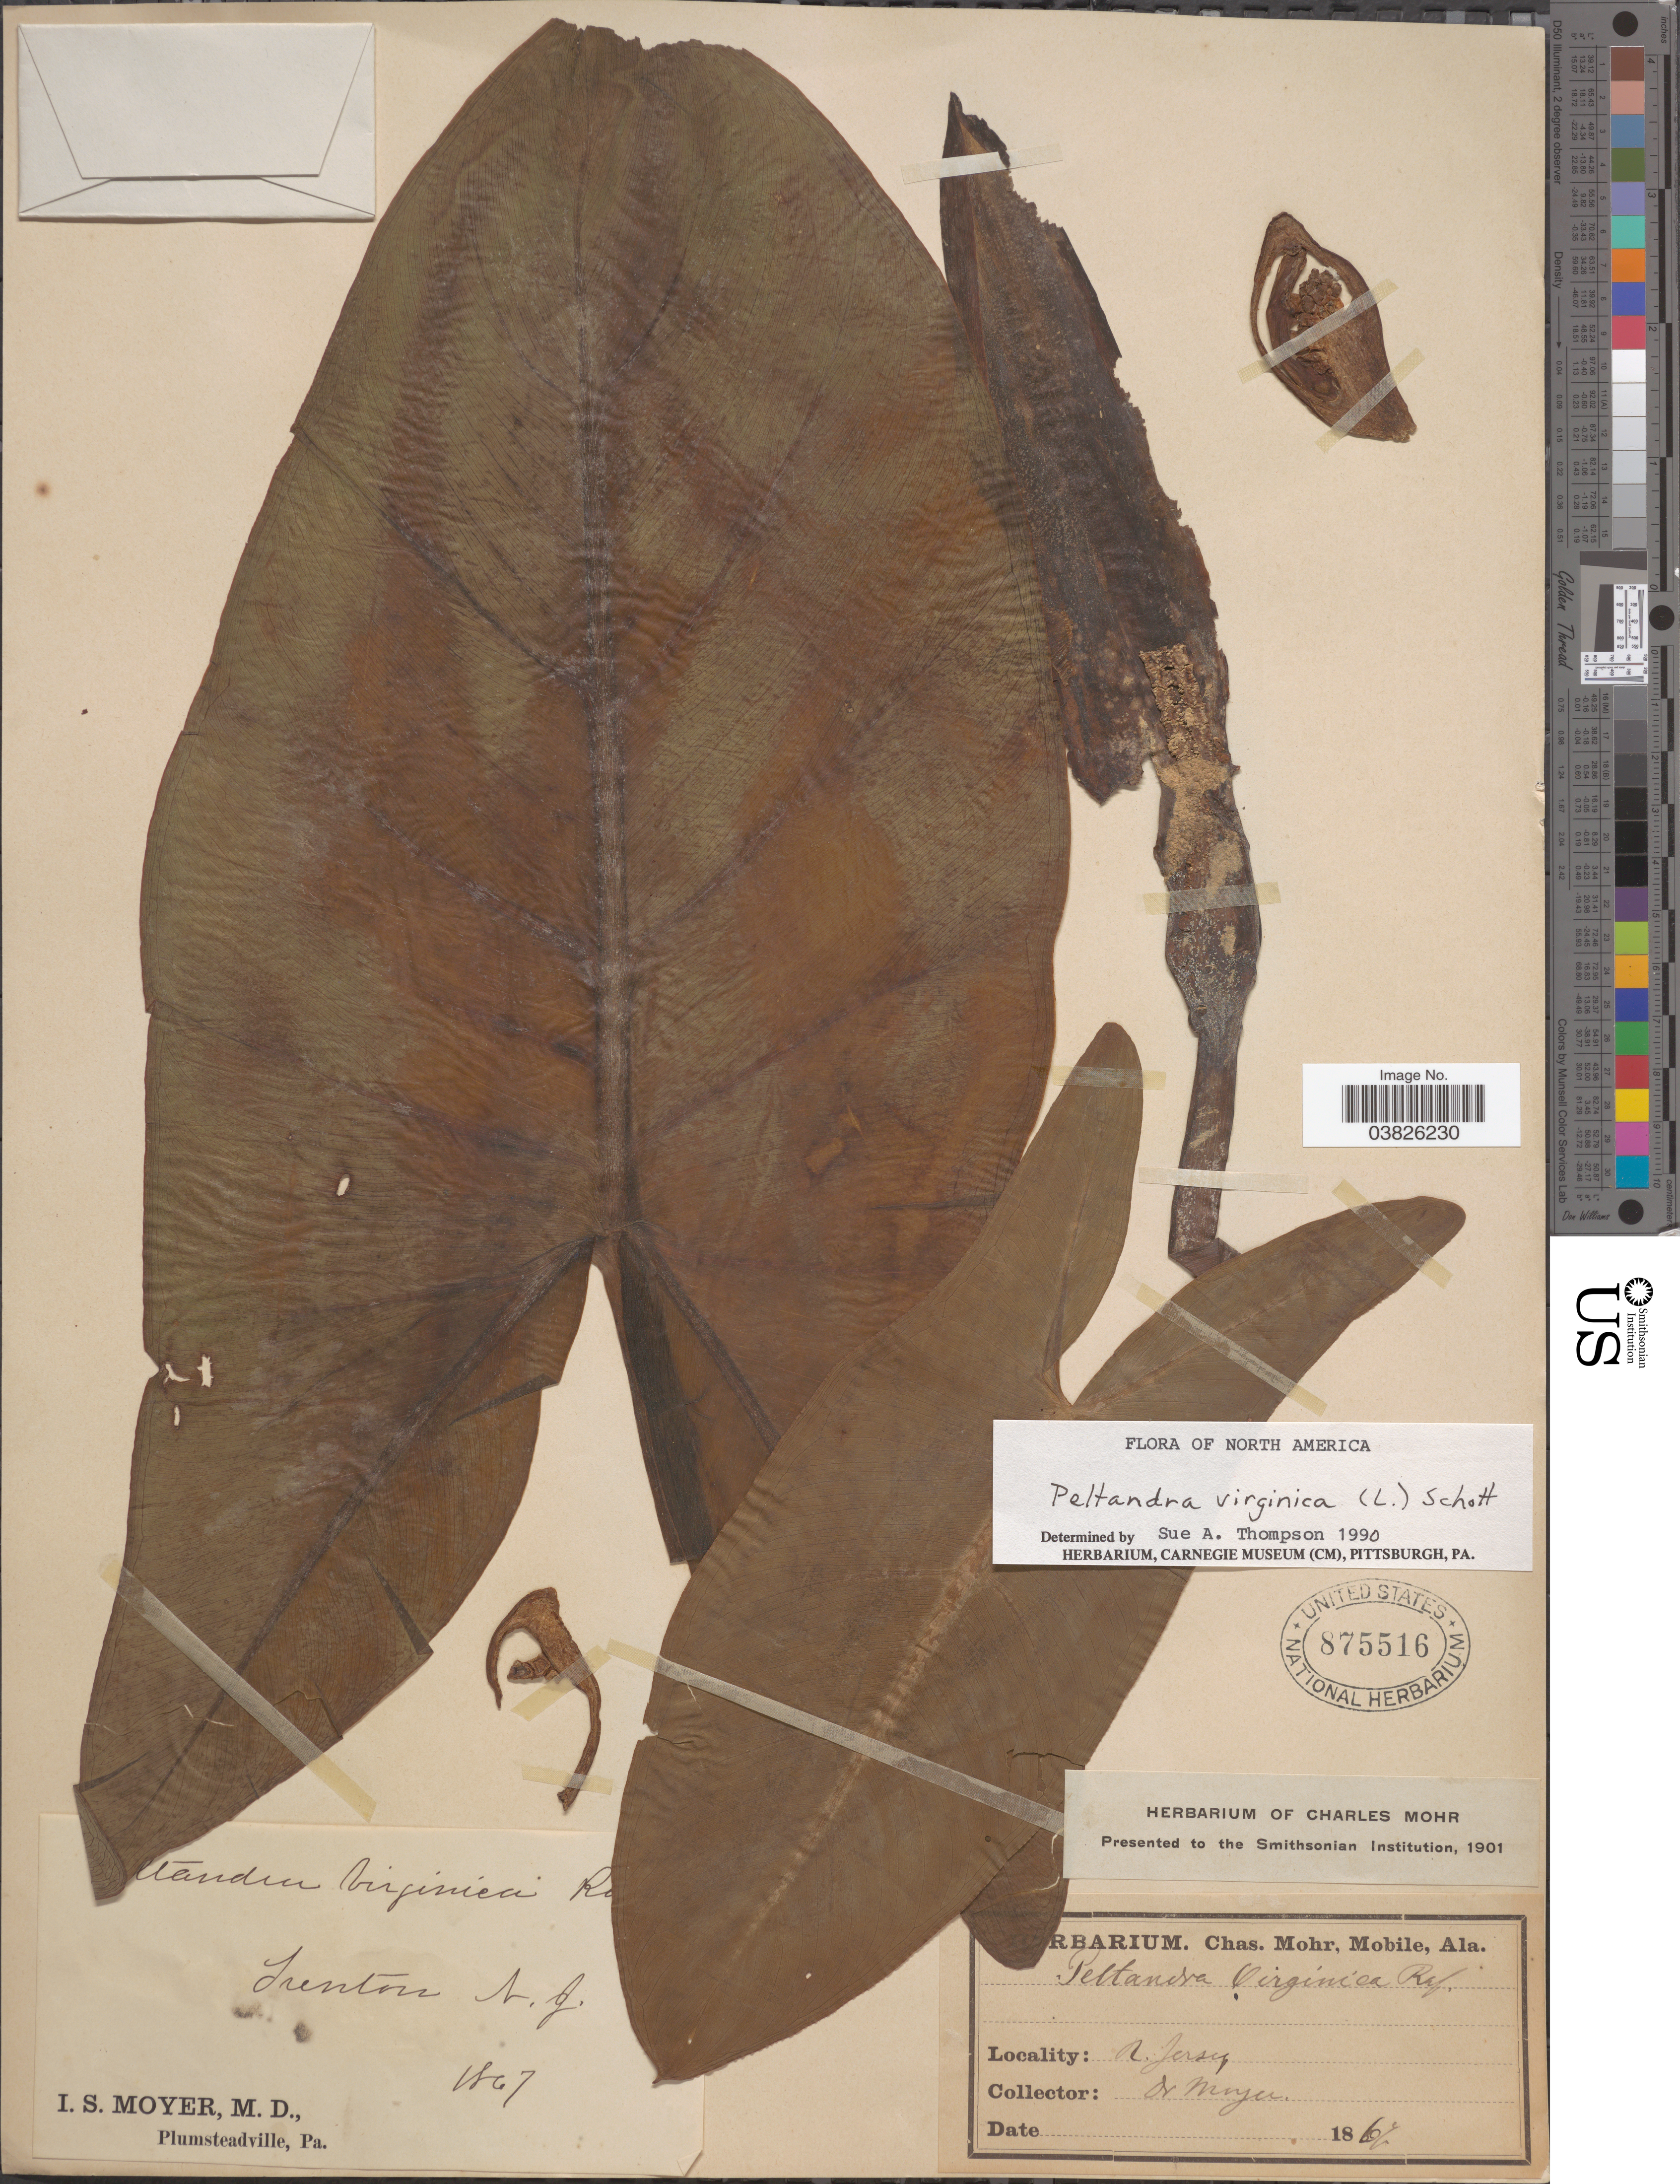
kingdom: Plantae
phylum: Tracheophyta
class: Liliopsida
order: Alismatales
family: Araceae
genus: Peltandra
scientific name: Peltandra virginica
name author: (L.) Schott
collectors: I. S. Moyer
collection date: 1867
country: United States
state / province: New Jersey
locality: Trenton.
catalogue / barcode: US 875516